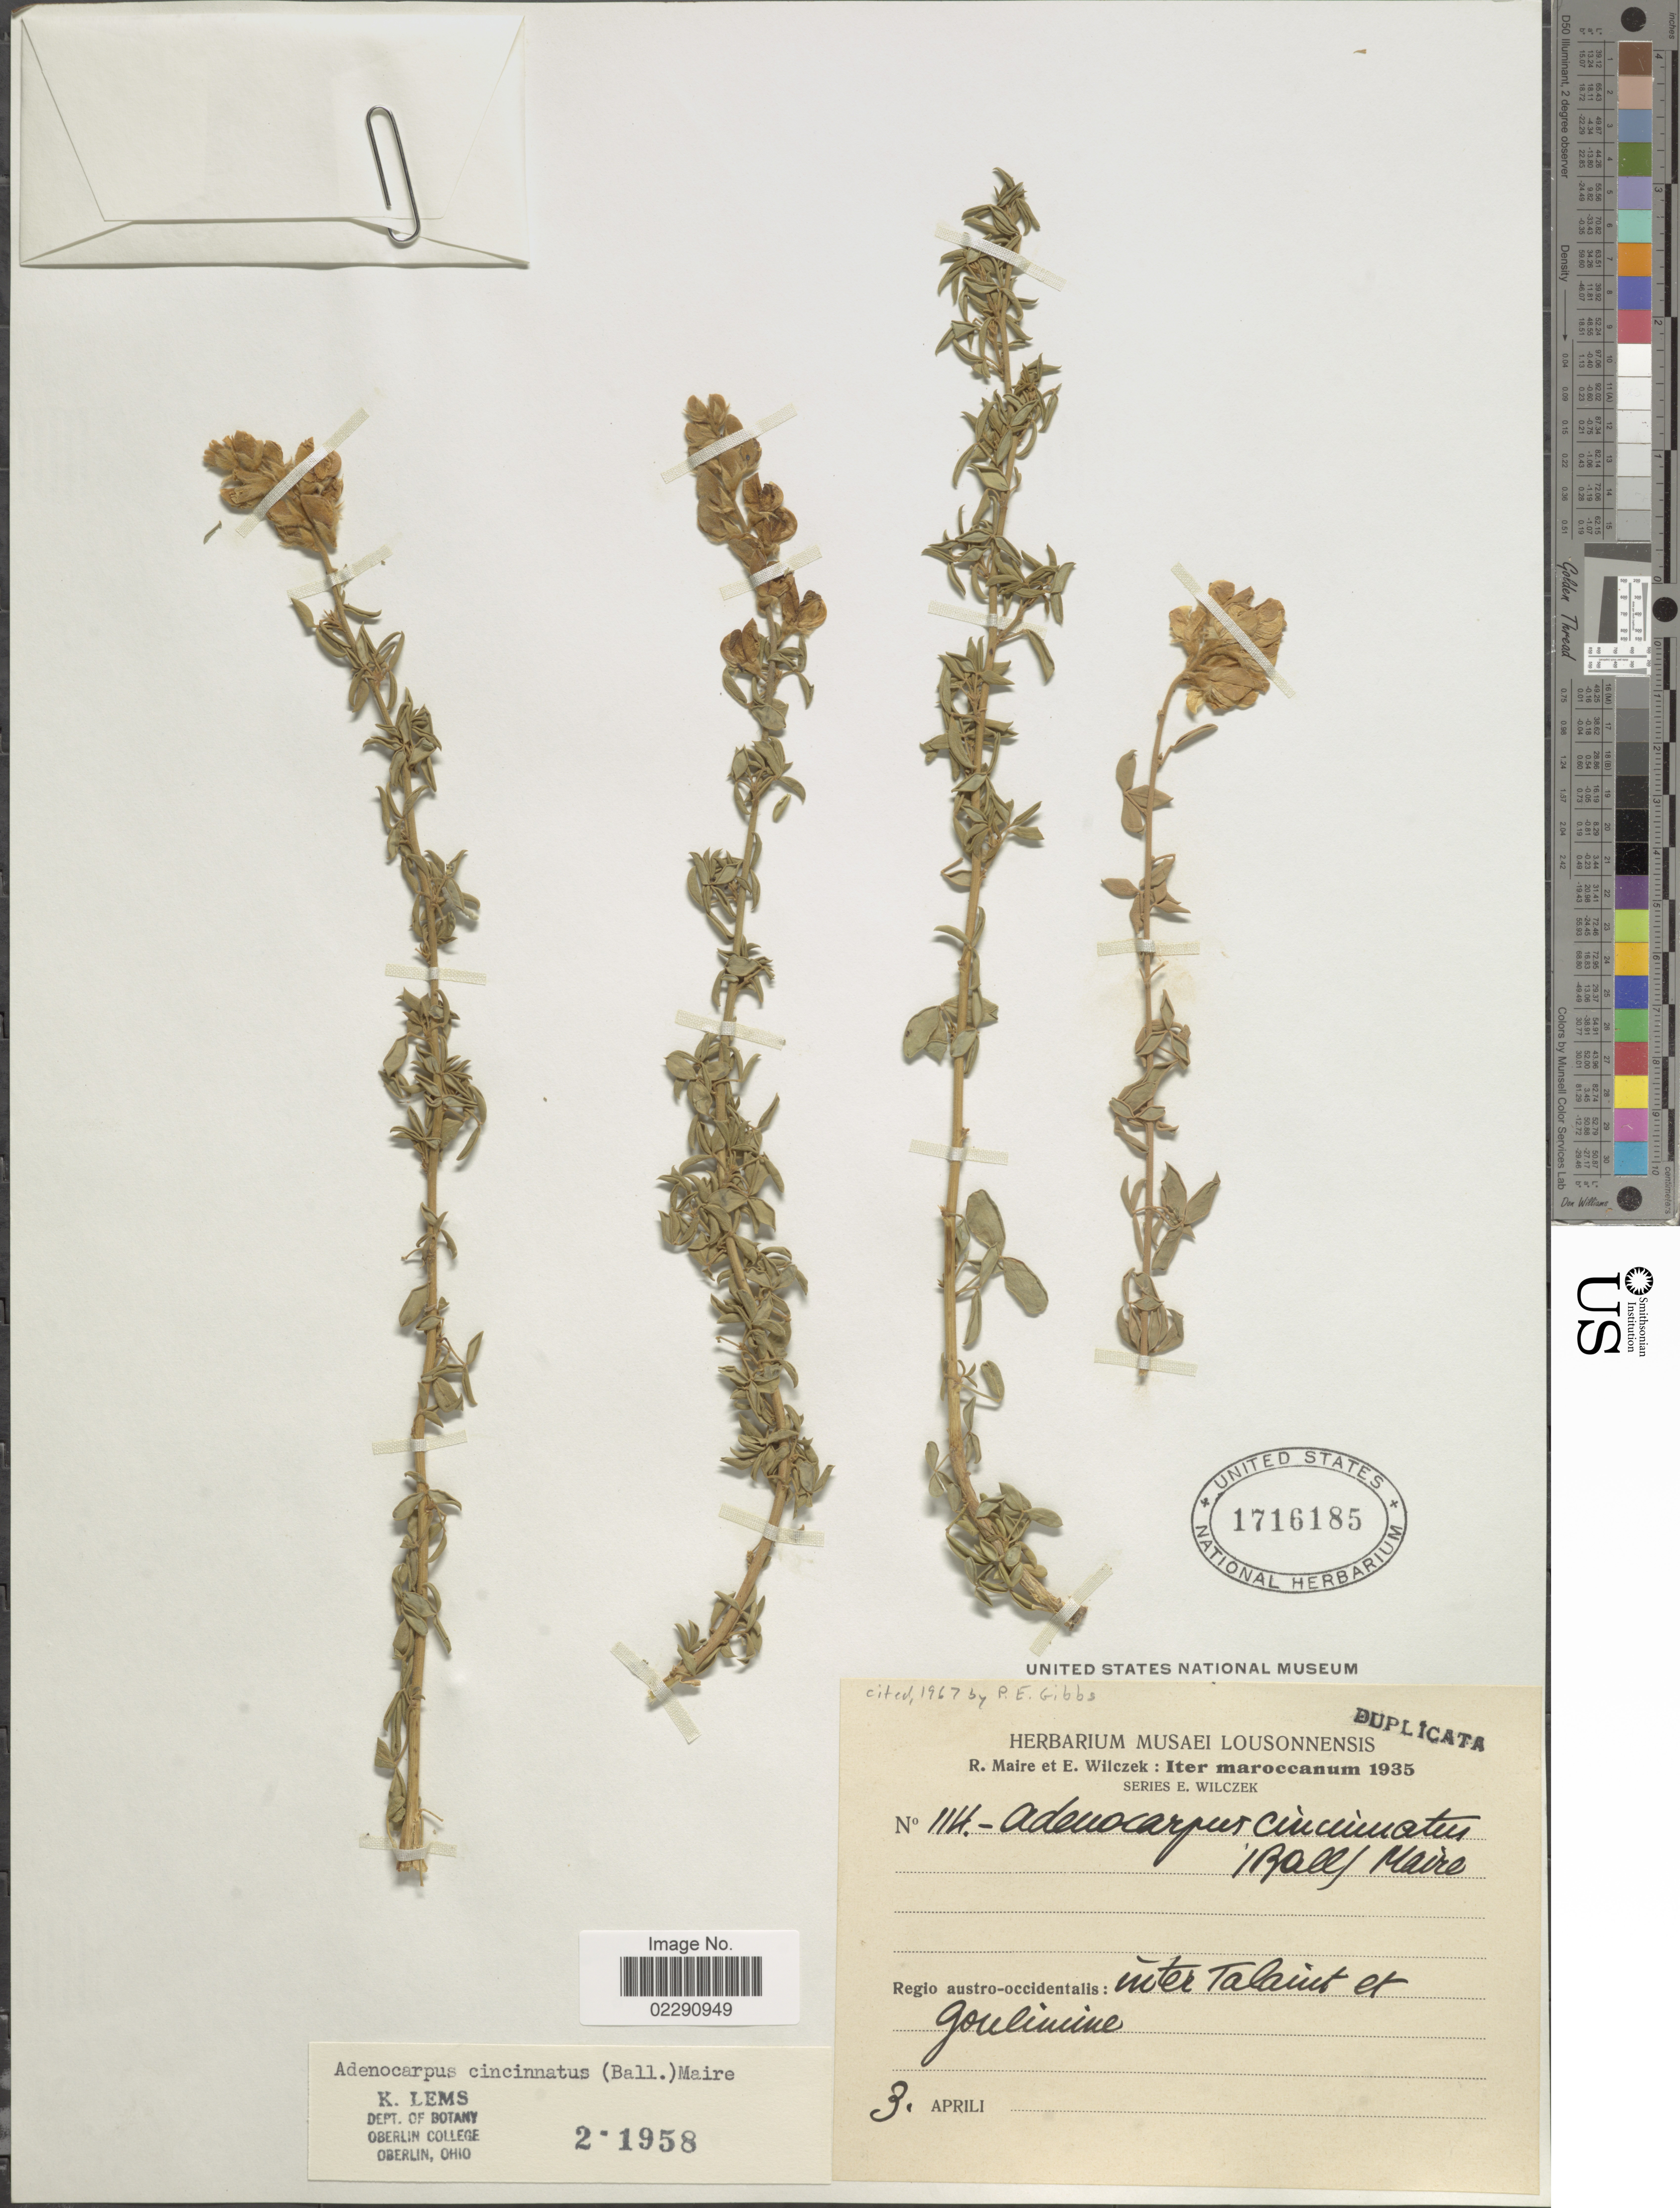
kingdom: Plantae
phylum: Tracheophyta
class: Magnoliopsida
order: Fabales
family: Fabaceae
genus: Adenocarpus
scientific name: Adenocarpus cincinnatus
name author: Maire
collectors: R. C. Maire & E. Wilczek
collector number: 114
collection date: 1935-04-03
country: Morocco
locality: Maroccanum, Regio austro occidentalis, inter Talaint et Goulimine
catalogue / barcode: US 1716185